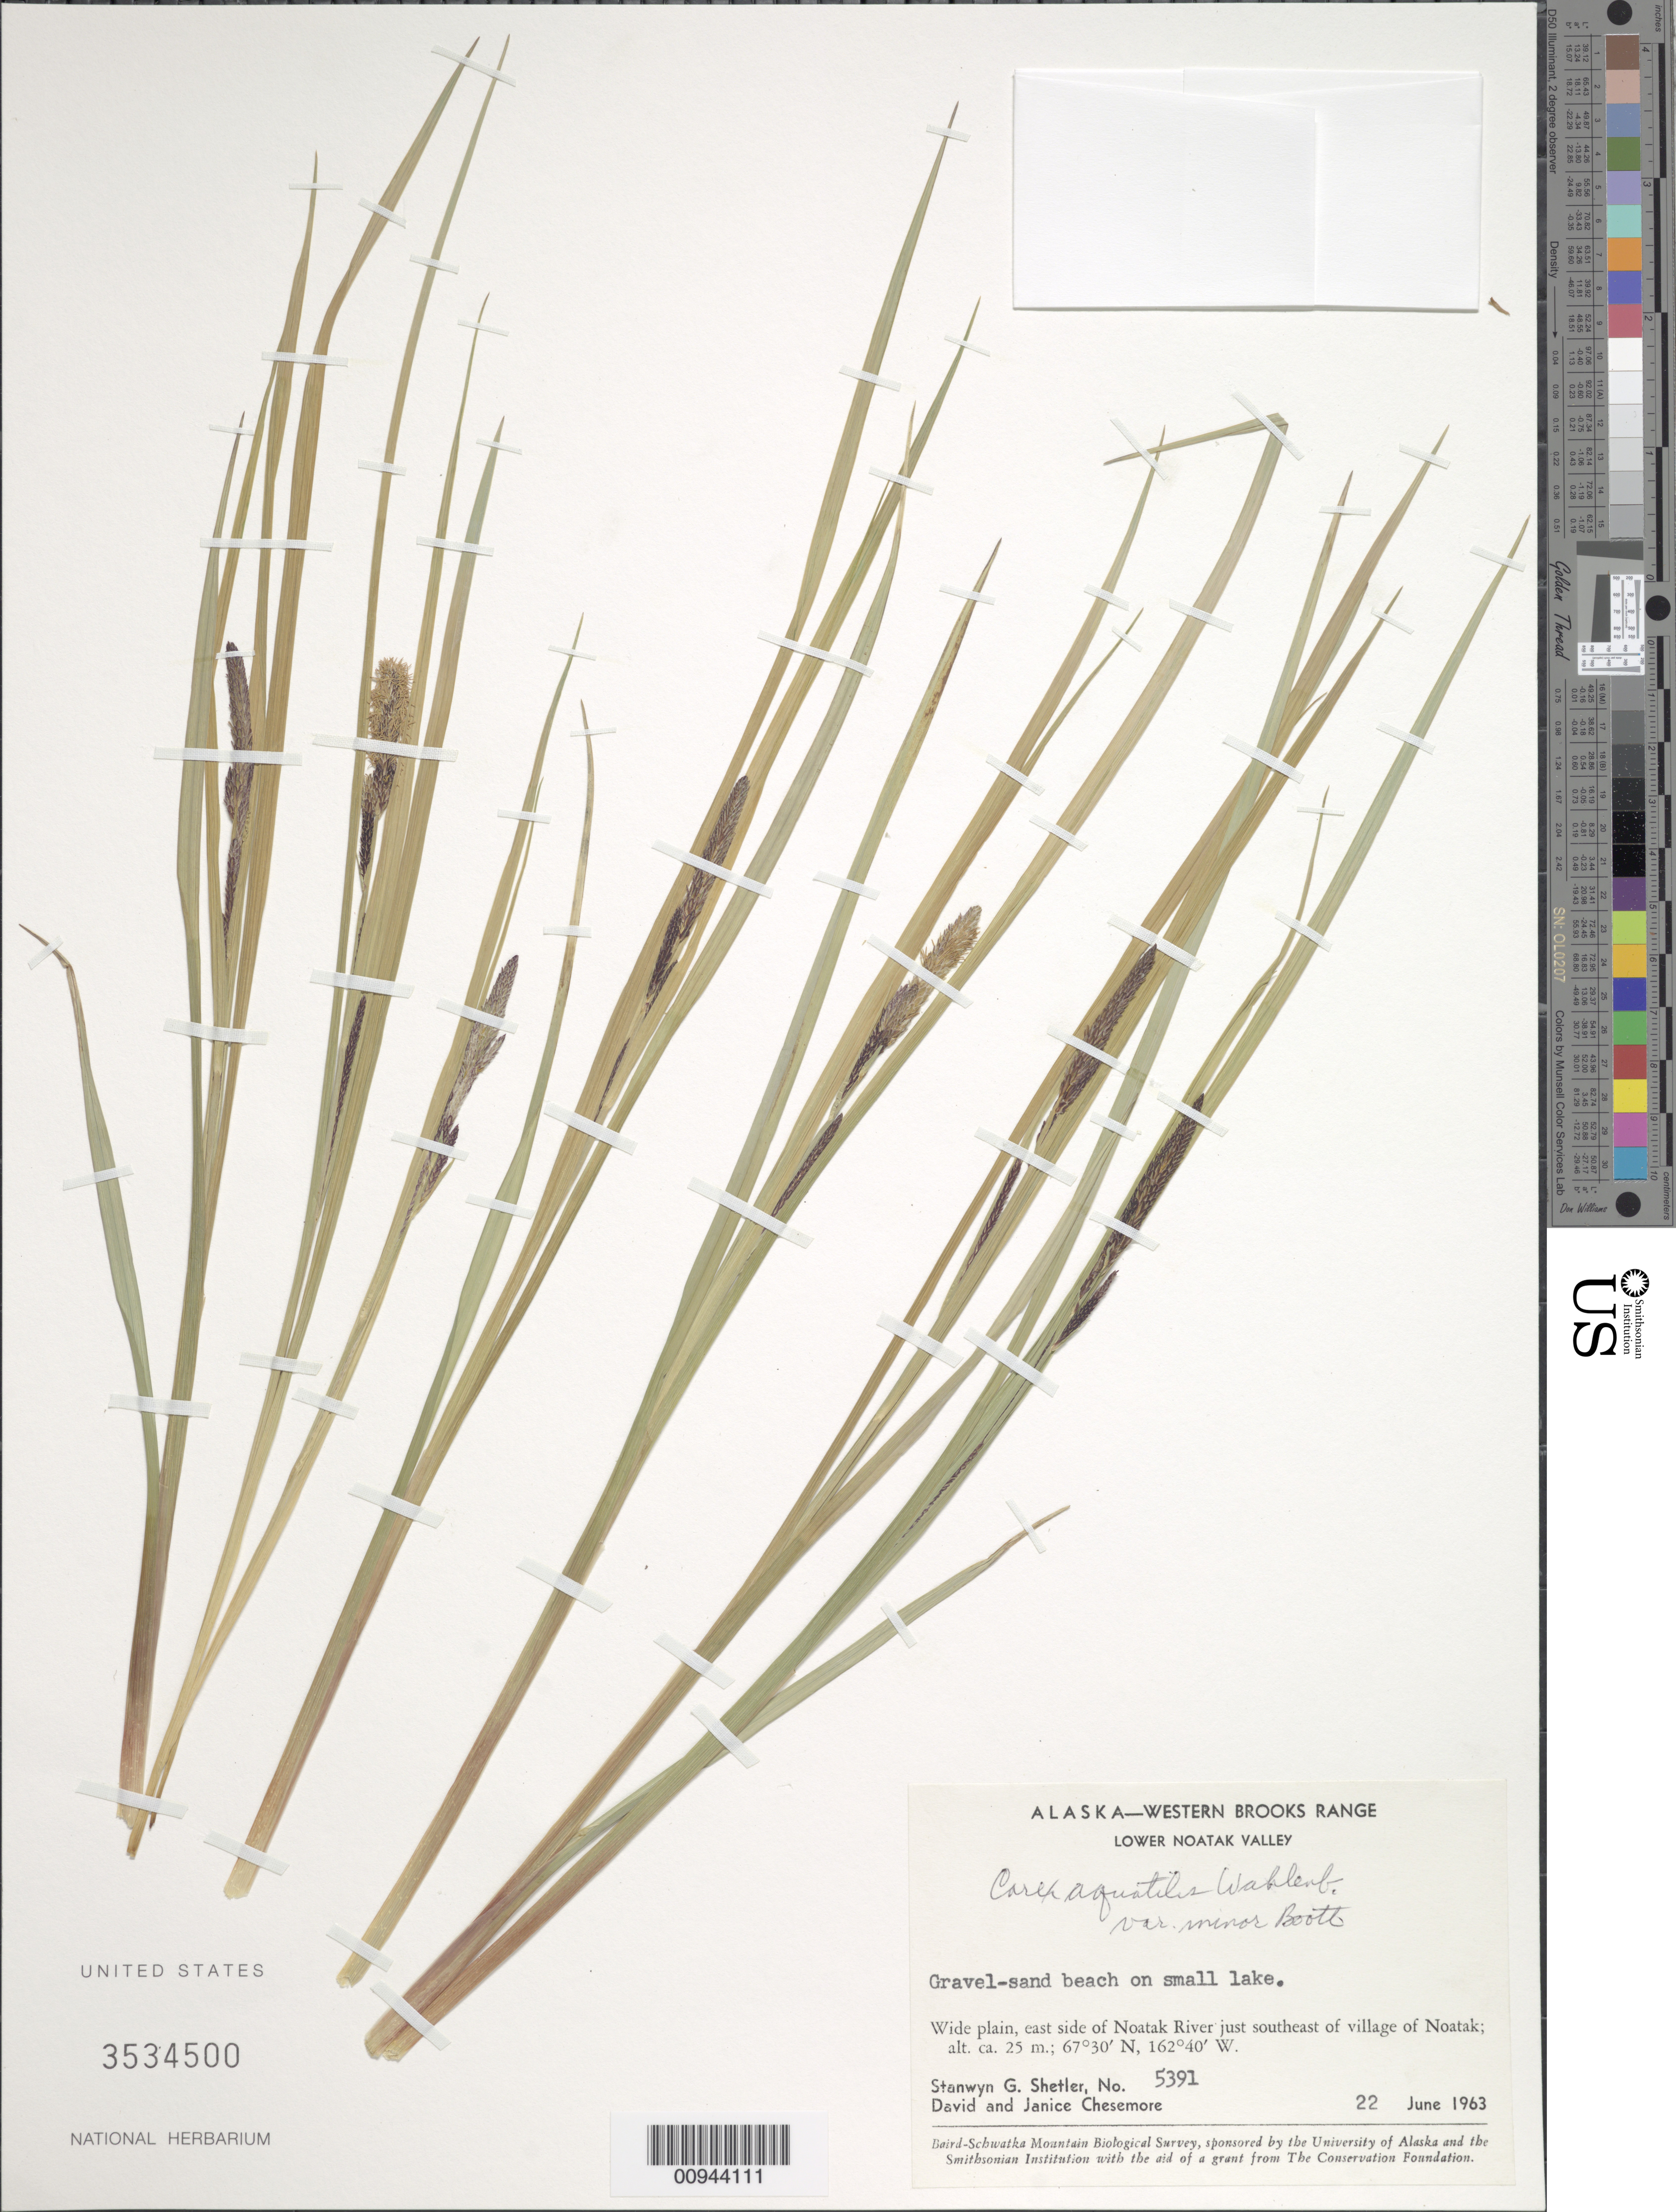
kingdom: Plantae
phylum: Tracheophyta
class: Liliopsida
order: Poales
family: Cyperaceae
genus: Carex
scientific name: Carex aquatilis var. minor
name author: Boott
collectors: S. Shetler, D. Chesemore & J. Chesemore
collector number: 5391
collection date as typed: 22 Jun 1963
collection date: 1963-06-22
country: United States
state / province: Alaska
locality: East side of Noatak River just southeast of village of Noatak. Western Brooks Range, Lower Noatak Valley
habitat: Wide plain. Gravel-sand beach on small lake.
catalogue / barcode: US 3534500